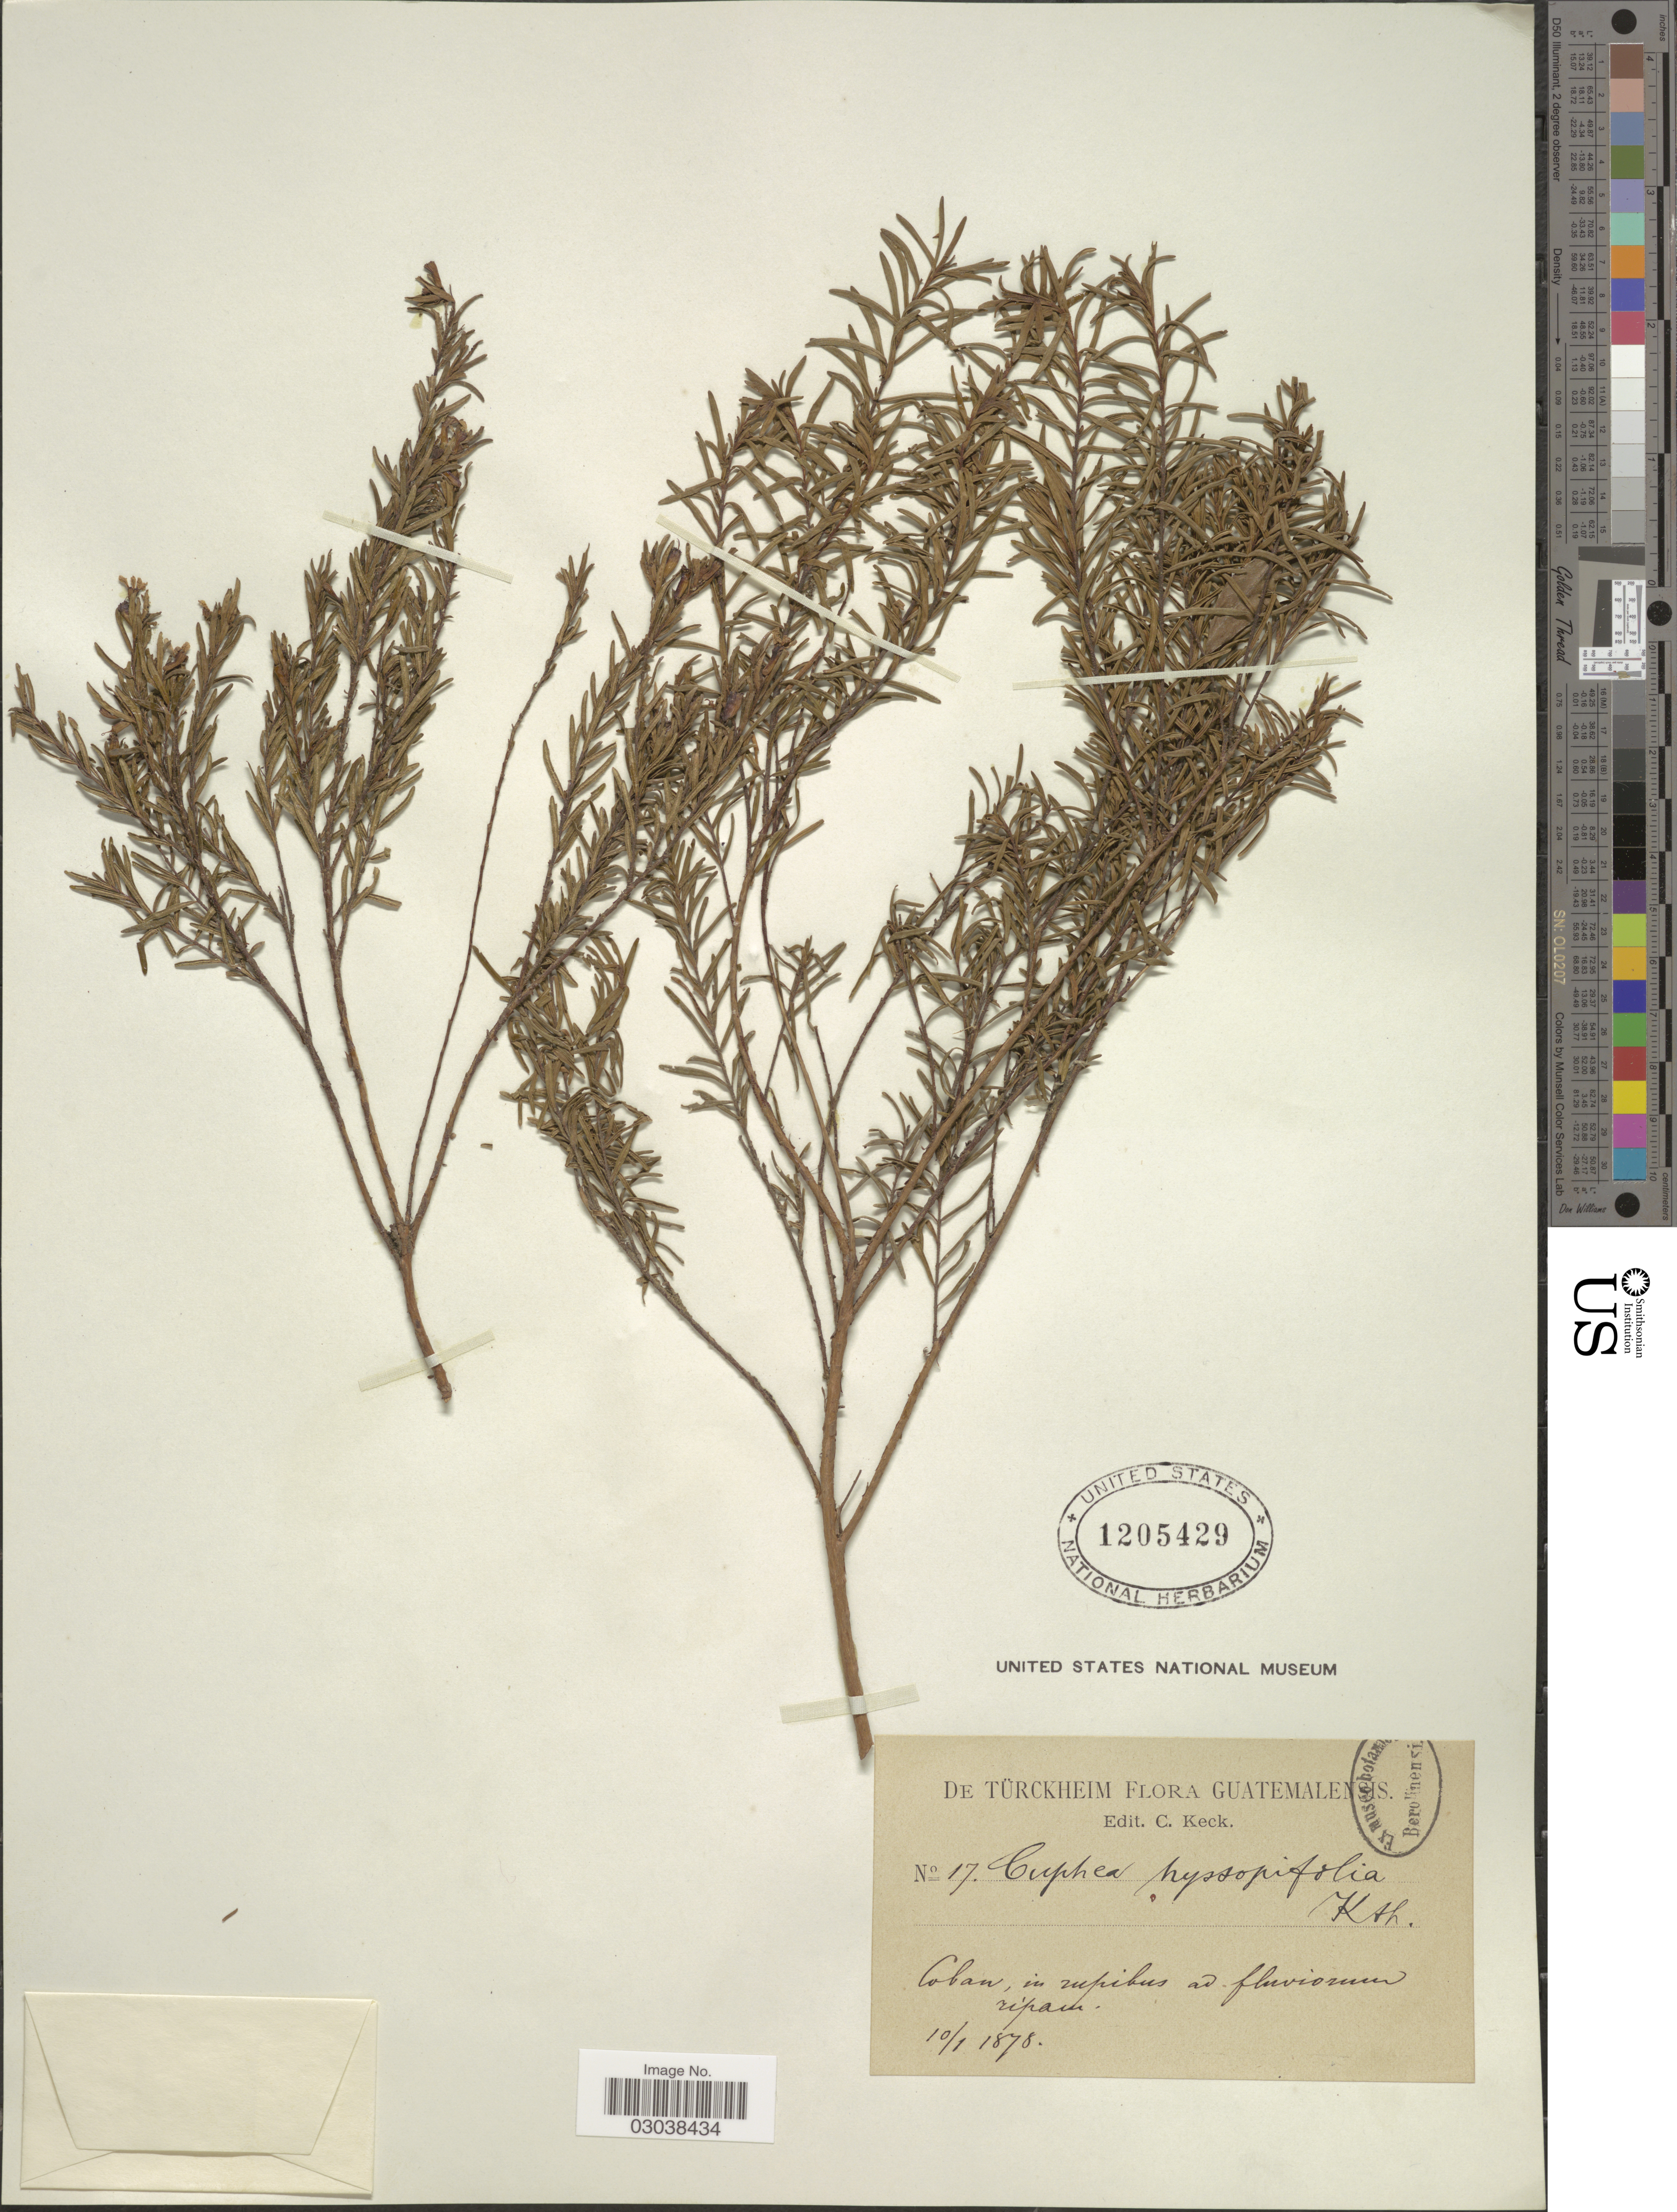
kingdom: Plantae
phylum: Tracheophyta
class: Magnoliopsida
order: Myrtales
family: Lythraceae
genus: Cuphea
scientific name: Cuphea hyssopifolia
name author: Kunth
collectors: -. De Türckheim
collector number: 17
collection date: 1878-01-10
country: Guatemala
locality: Coban.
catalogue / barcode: US 1205429